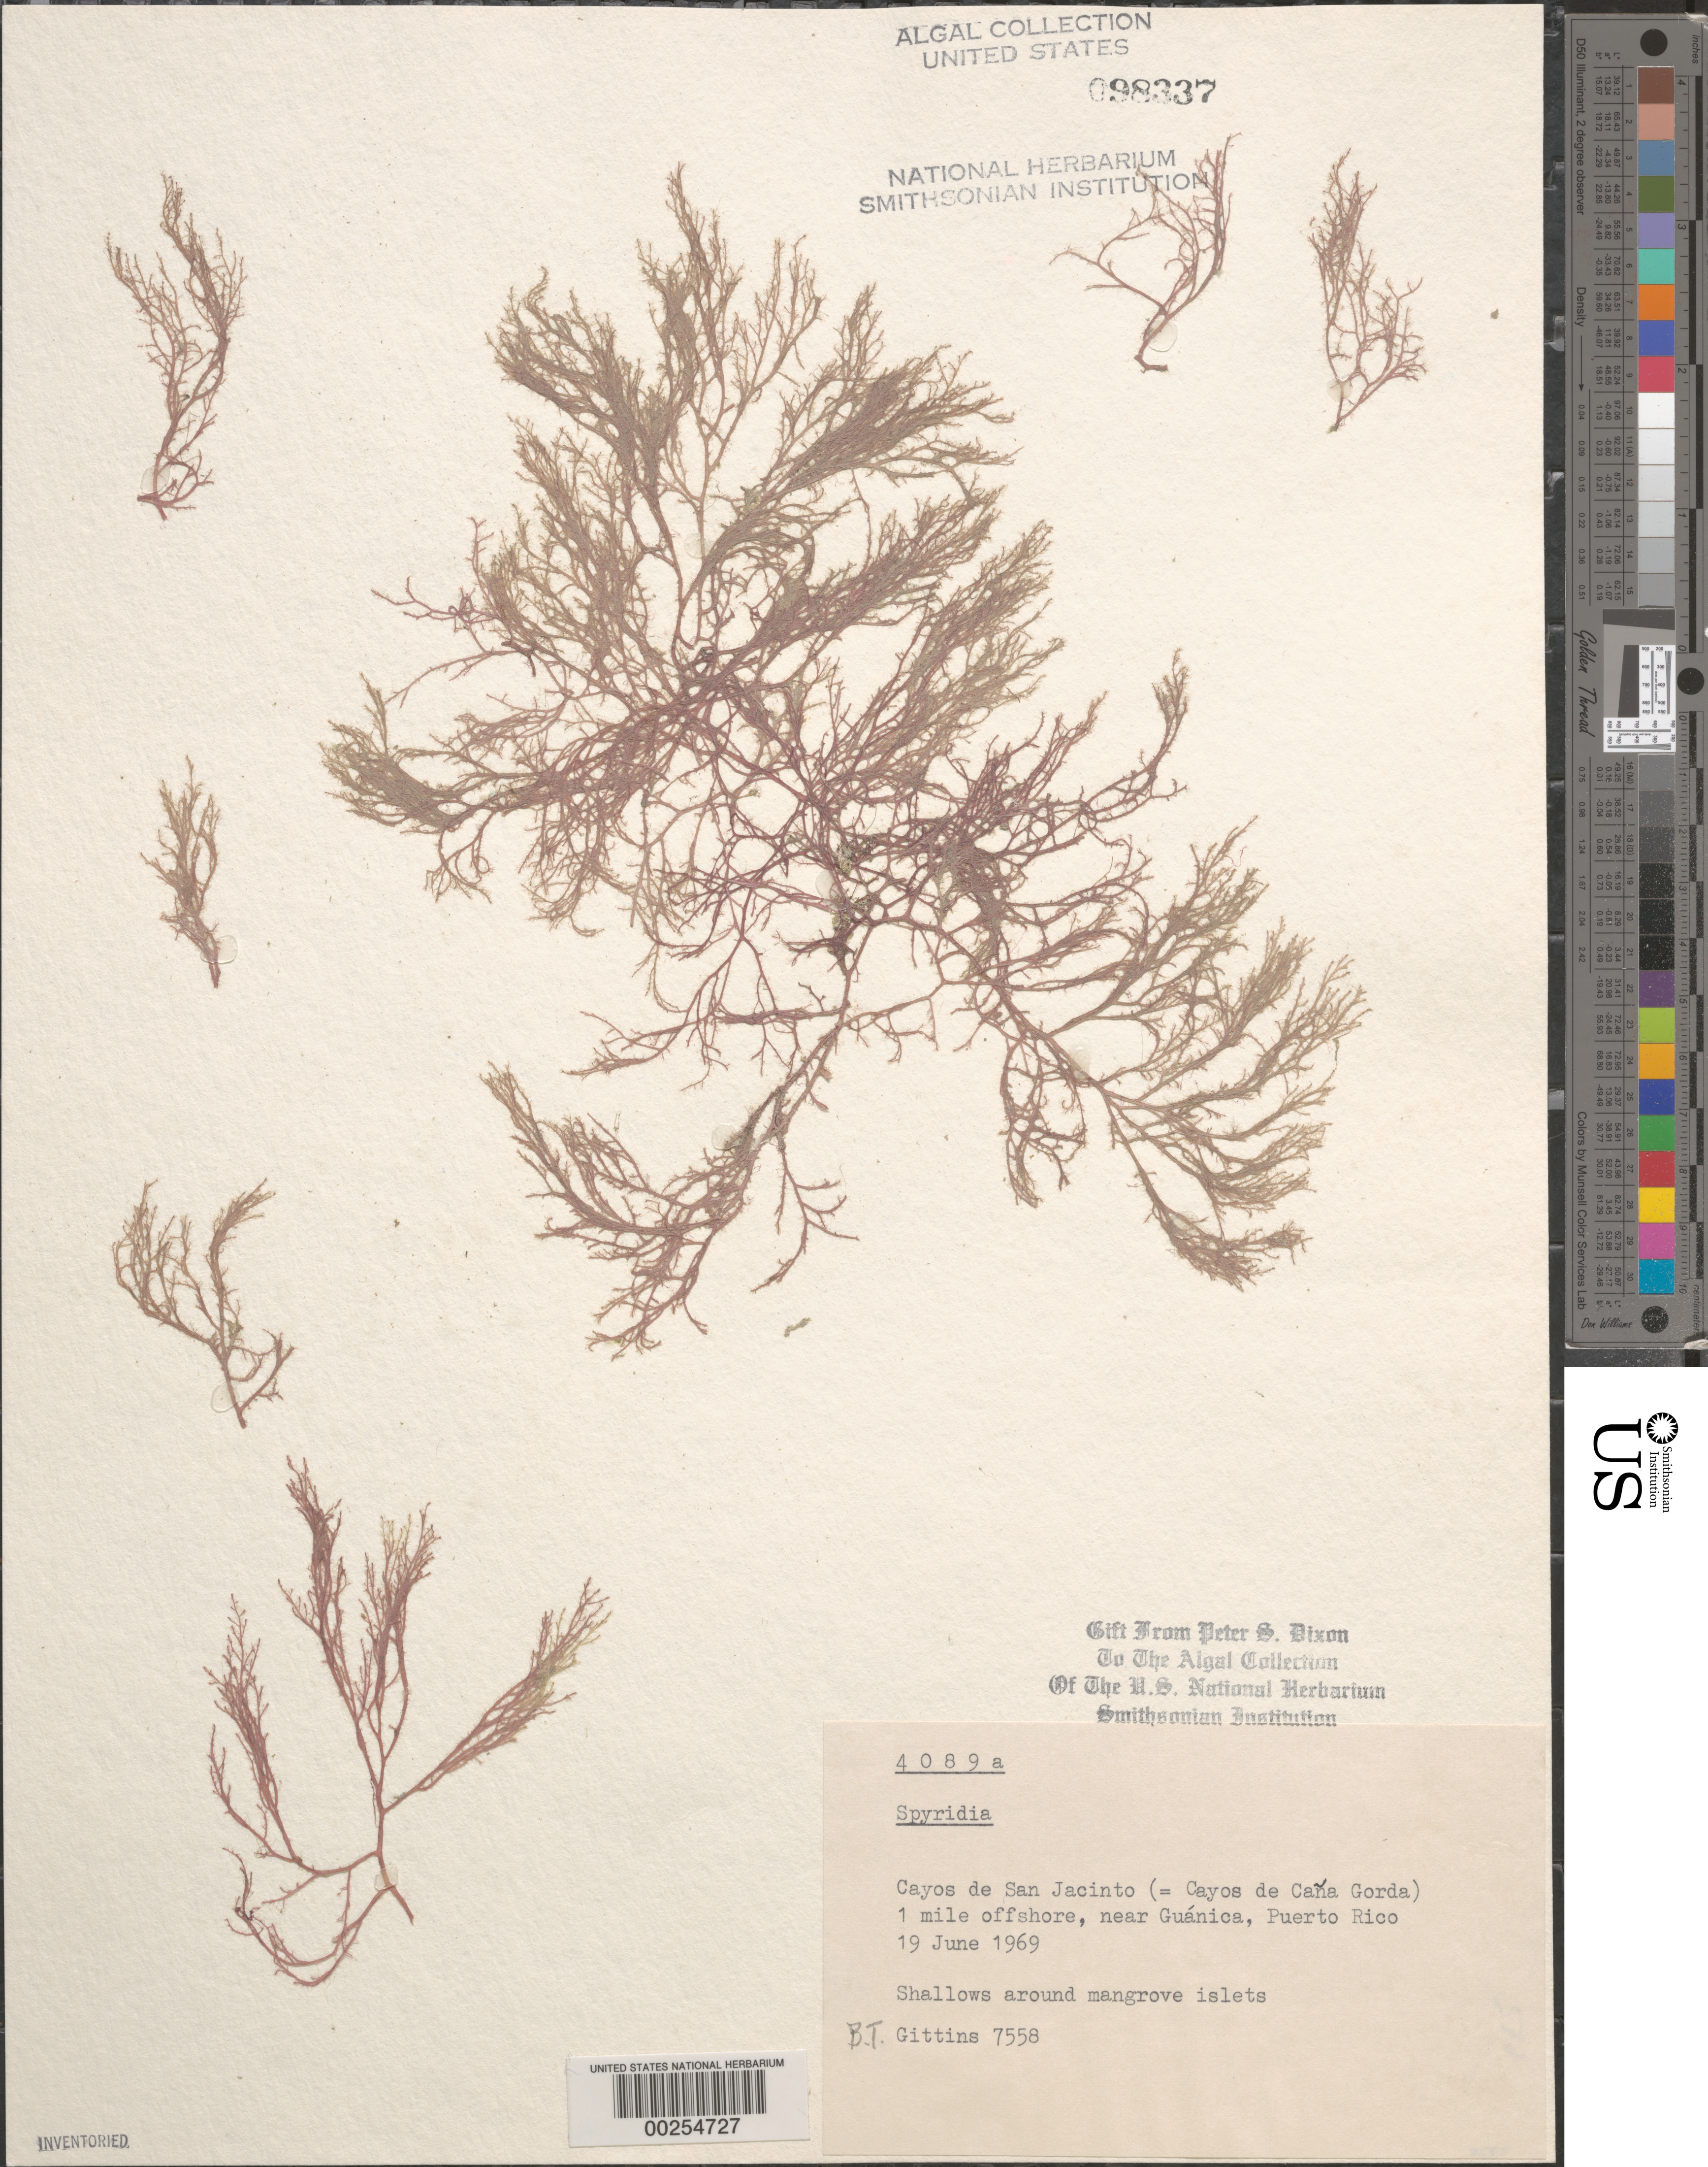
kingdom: Plantae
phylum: Rhodophyta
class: Florideophyceae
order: Ceramiales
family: Spyridiaceae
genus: Spyridia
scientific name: Spyridia sp.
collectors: B. Gittins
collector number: BTG 7558 & PSD 4089A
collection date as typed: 19 Jun 1969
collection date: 1969-06-19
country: Puerto Rico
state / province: Guanica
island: Cayos de San Jacinto (Cayos de Cana Gorda)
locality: Near Guanica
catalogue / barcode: US 98337